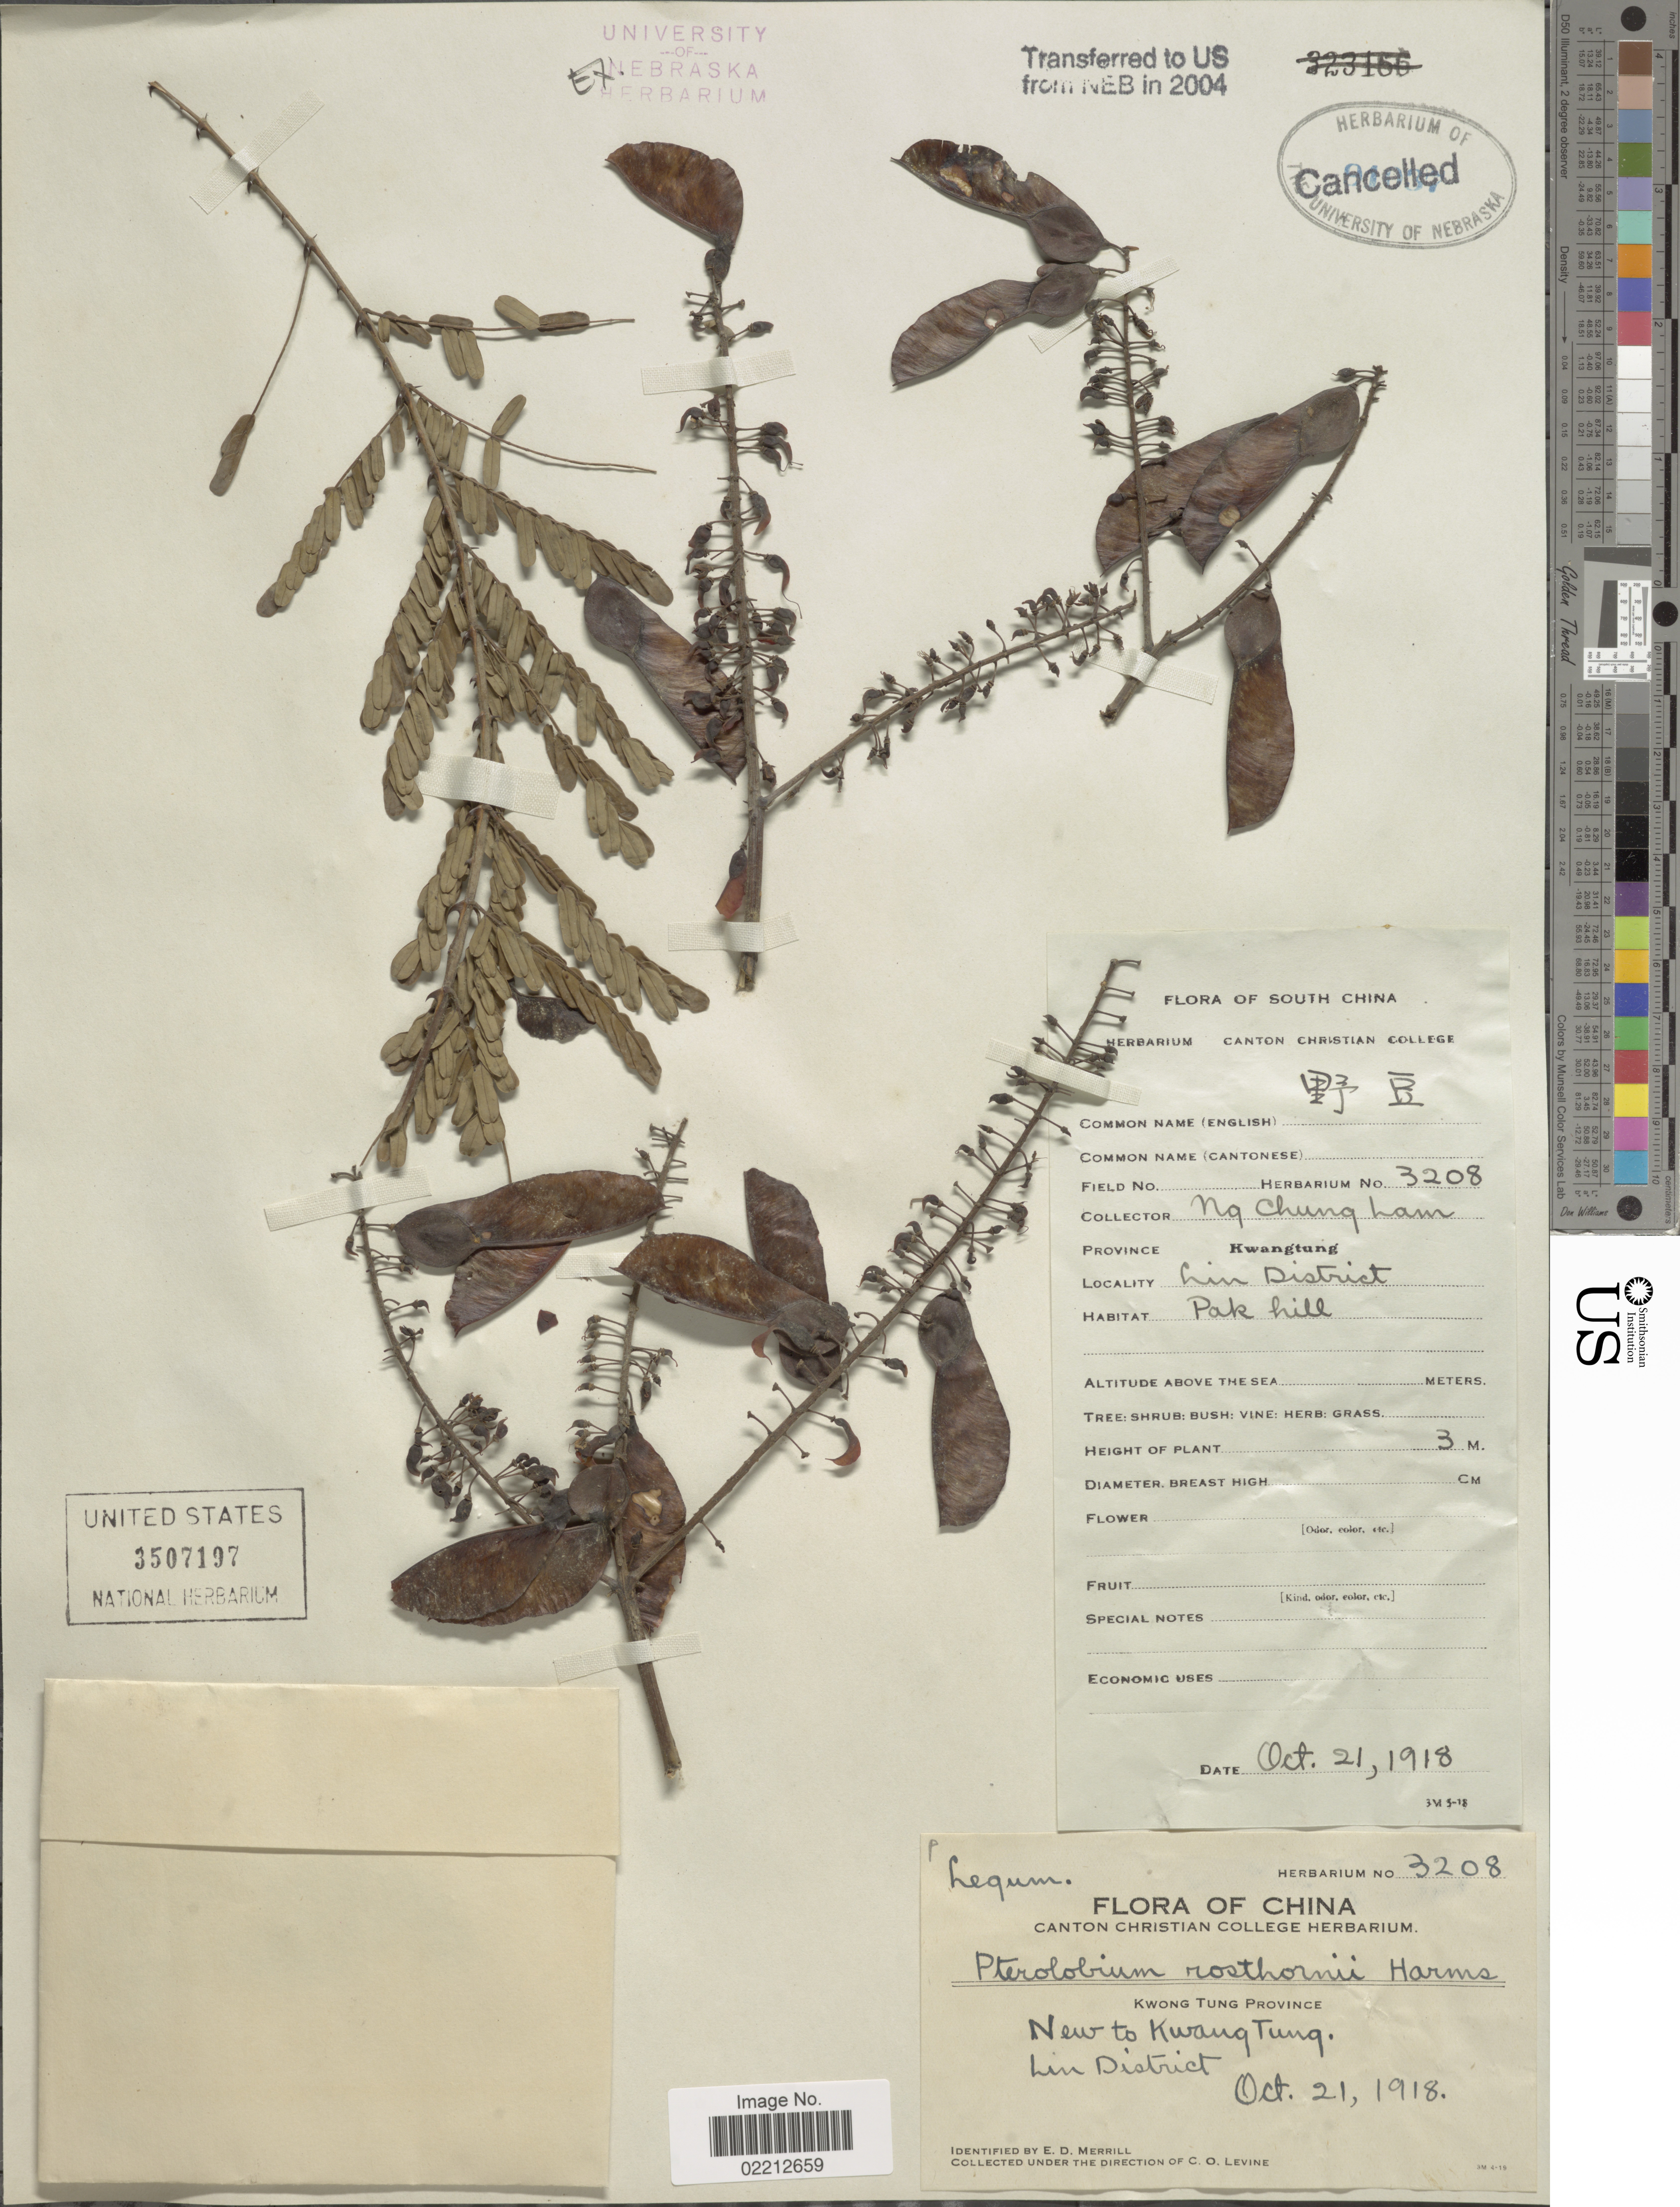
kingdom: Plantae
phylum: Tracheophyta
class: Magnoliopsida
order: Fabales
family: Fabaceae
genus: Pterolobium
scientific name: Pterolobium rosthornii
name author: Harms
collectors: E. D. Merrill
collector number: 3208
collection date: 1918-10-21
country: China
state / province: Guangdong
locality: Kwong Tung Province, New to Kwang Tung, Lin District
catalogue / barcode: US 3507197